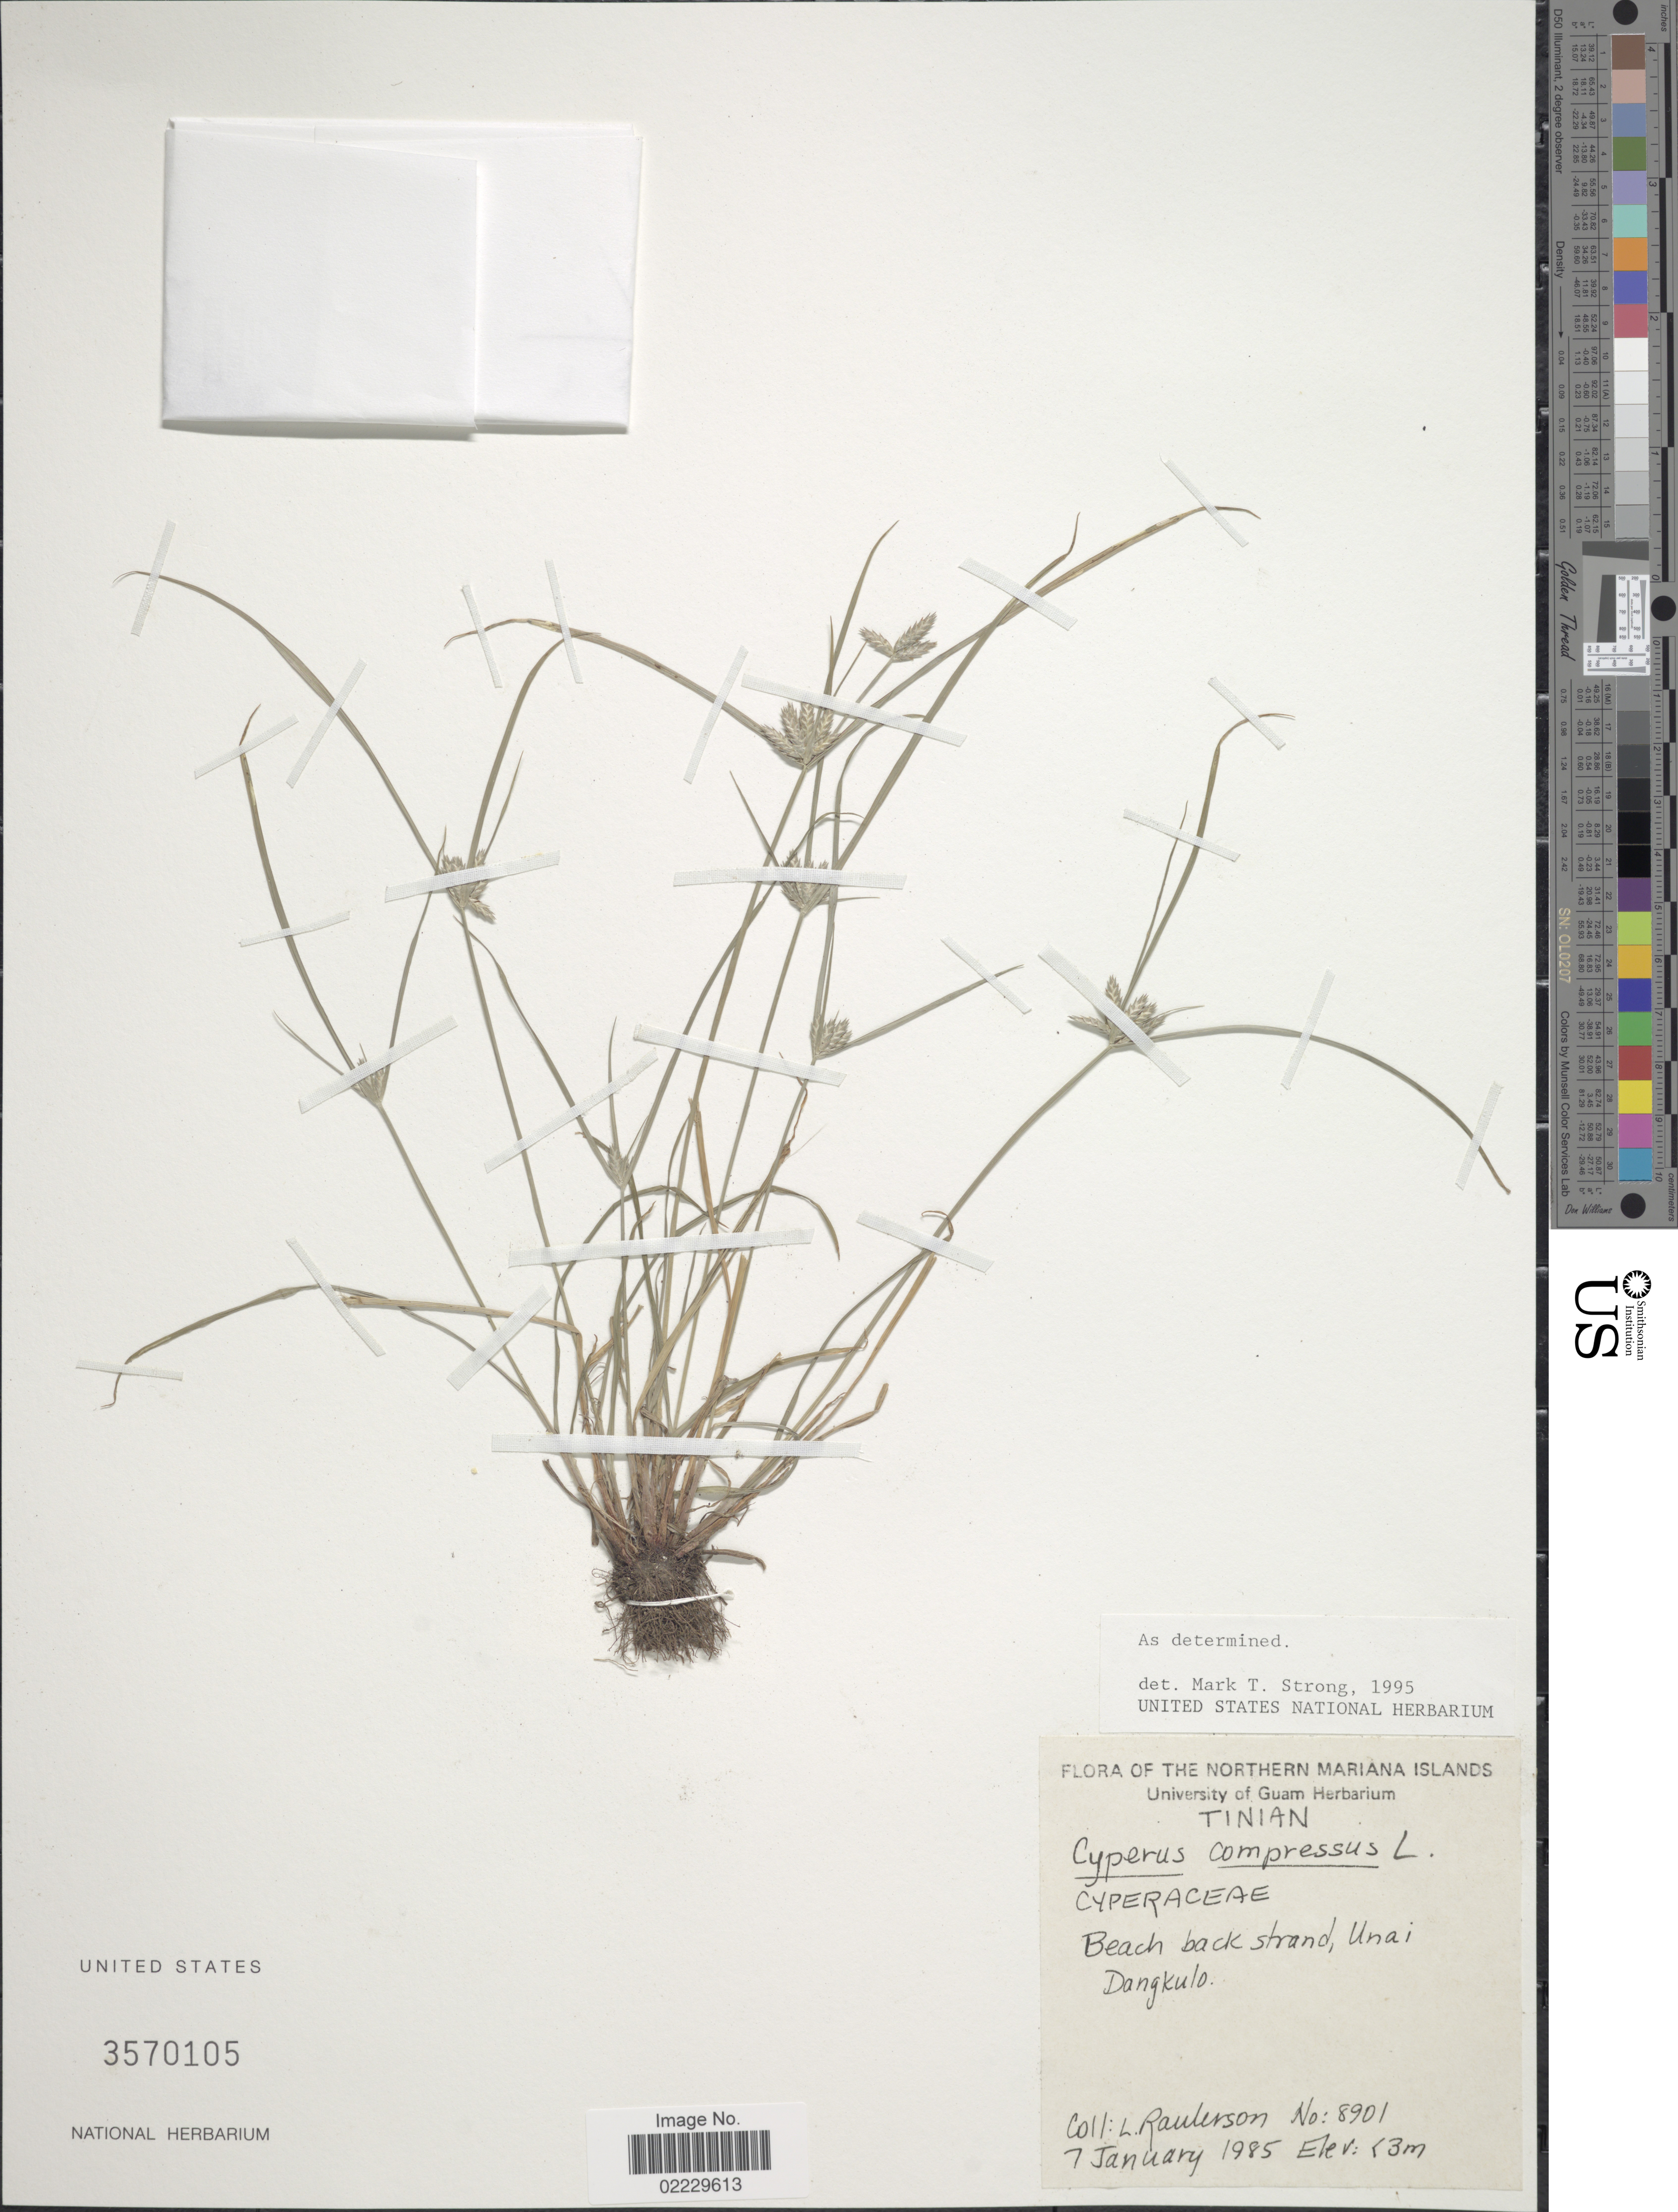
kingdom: Plantae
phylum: Tracheophyta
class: Liliopsida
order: Poales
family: Cyperaceae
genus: Cyperus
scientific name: Cyperus compressus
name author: L.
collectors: L. Raulerson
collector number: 8901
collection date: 1985-01-07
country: Northern Mariana Islands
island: Tinian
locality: Tinian, Beach bak strand, Unai Dangkulo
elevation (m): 3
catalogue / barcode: US 3570105